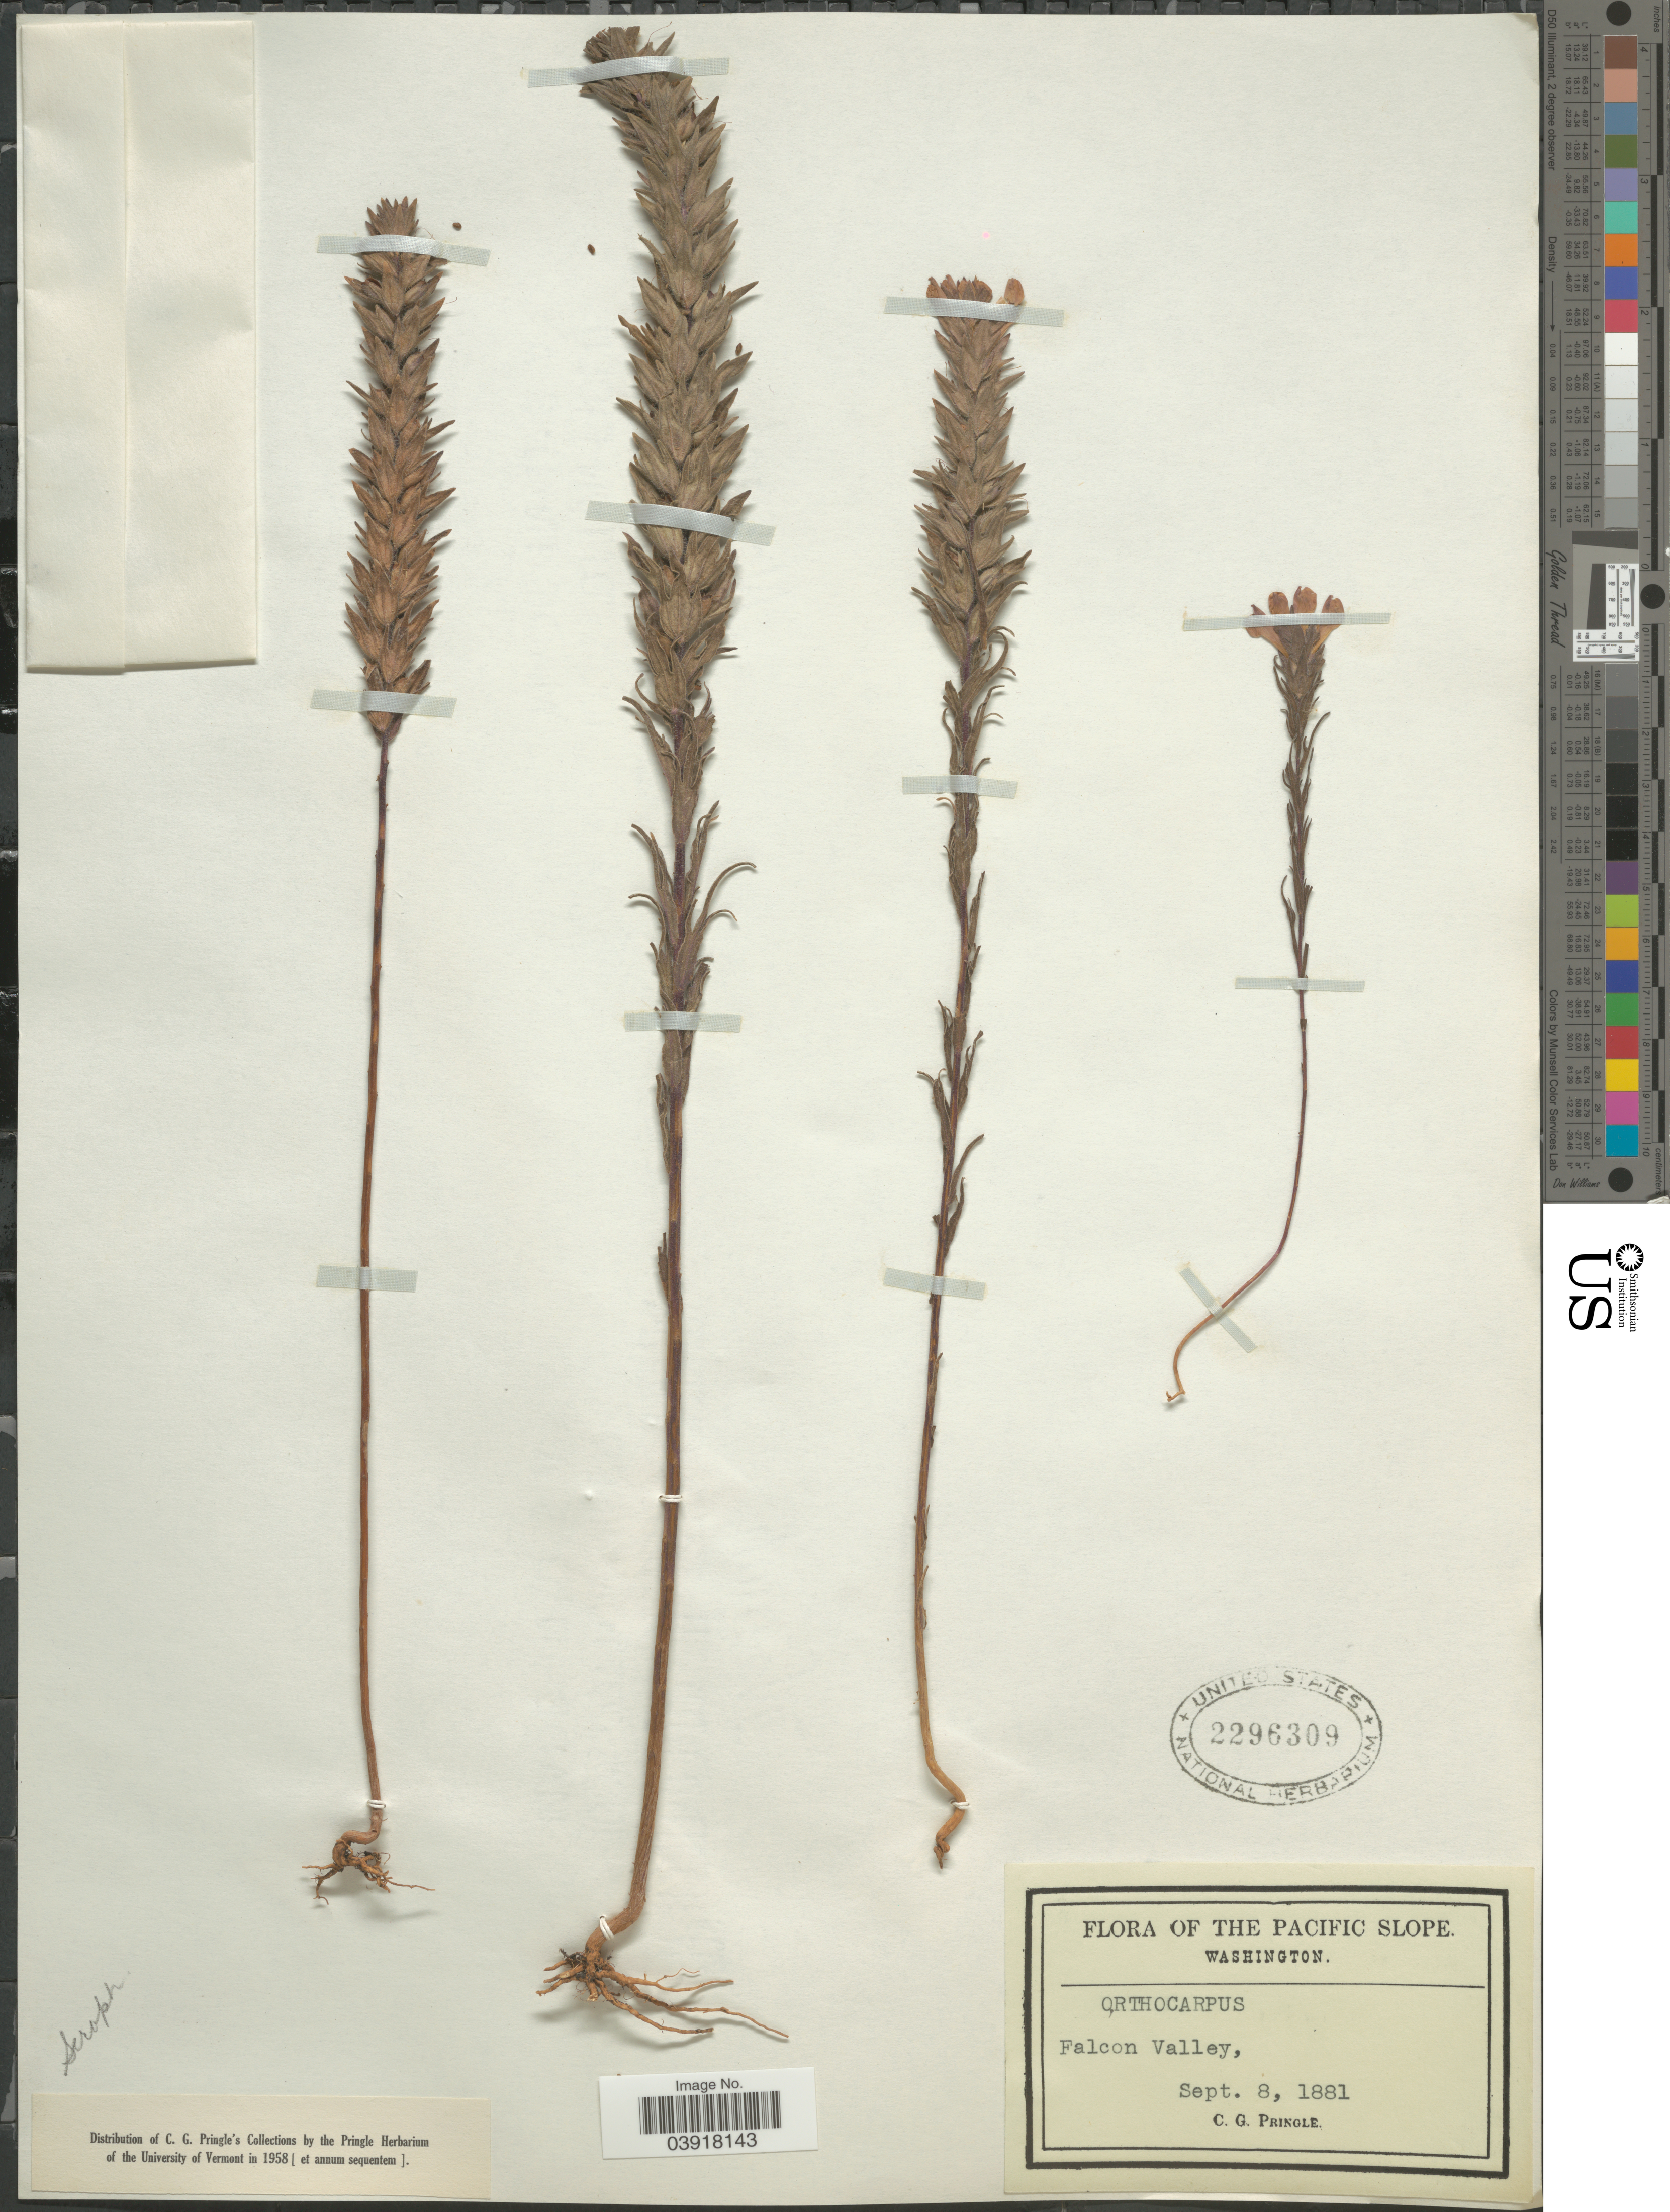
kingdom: Plantae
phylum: Tracheophyta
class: Magnoliopsida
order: Lamiales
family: Orobanchaceae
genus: Orthocarpus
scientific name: Orthocarpus sp.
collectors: C. G. Pringle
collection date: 1881-09-08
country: United States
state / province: Washington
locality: The Pacific Slope. Falcon Valley.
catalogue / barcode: US 2296309